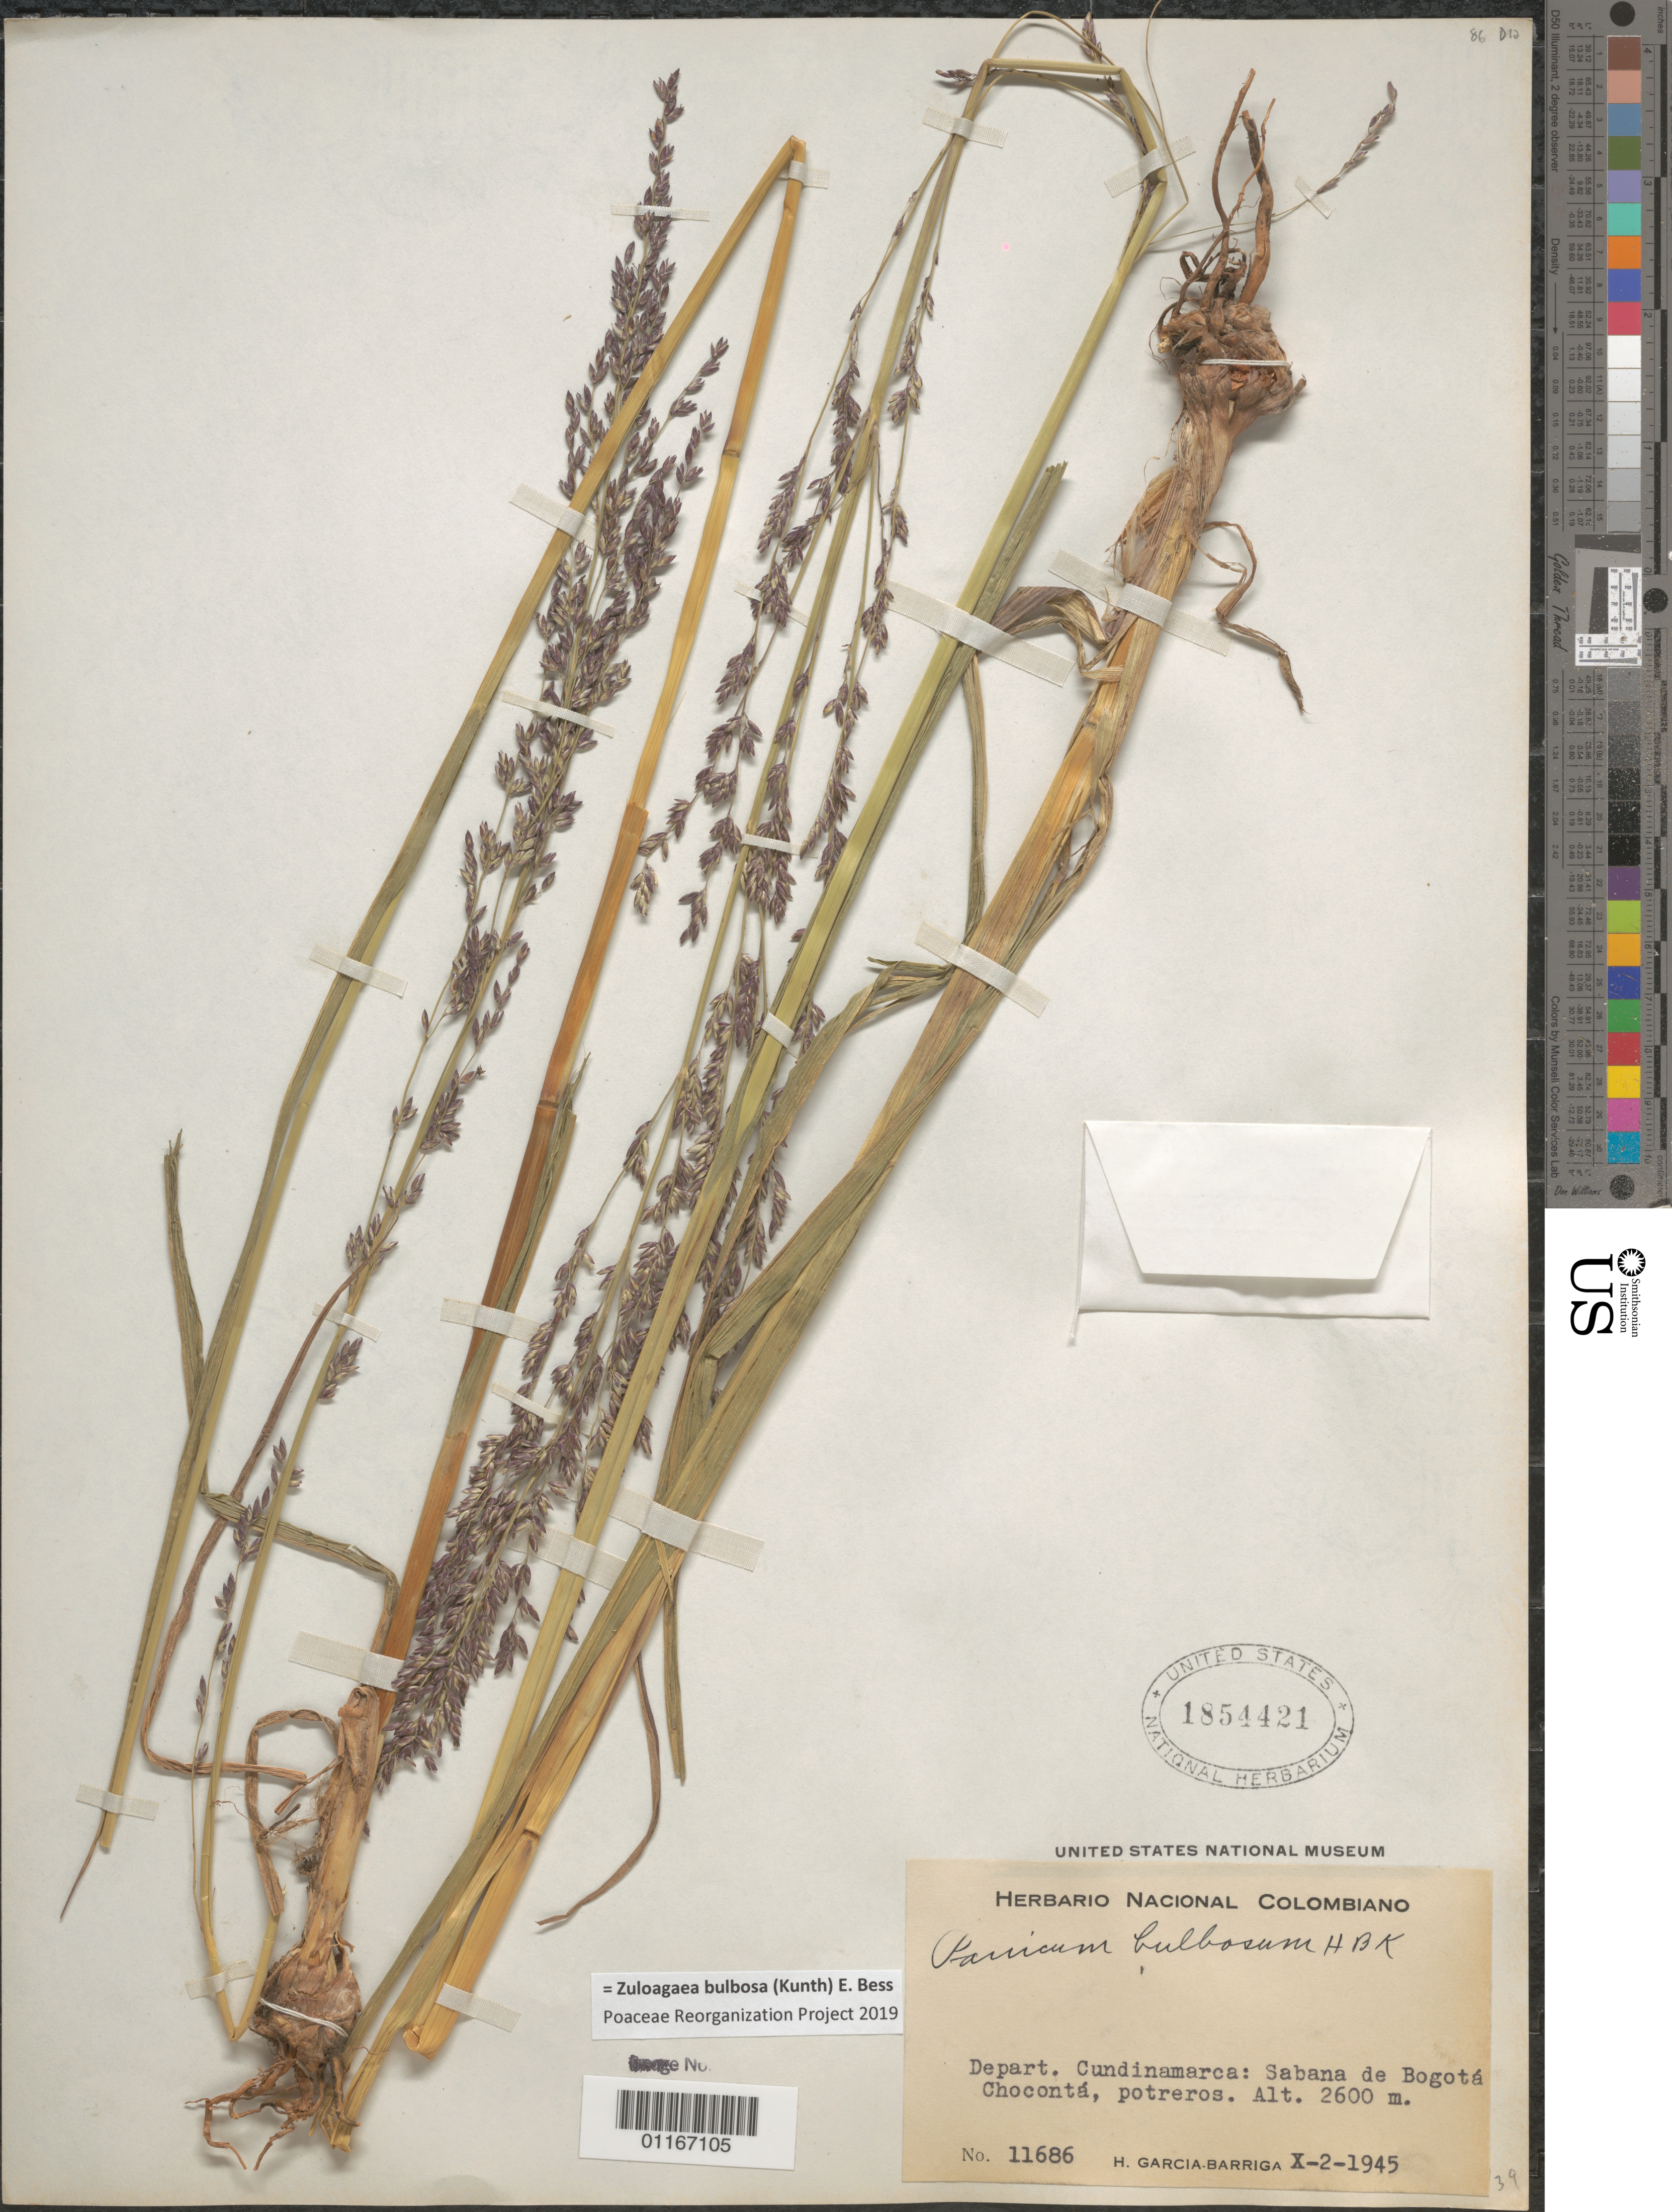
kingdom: Plantae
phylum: Tracheophyta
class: Liliopsida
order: Poales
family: Poaceae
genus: Panicum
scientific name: Panicum bulbosum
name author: Kunth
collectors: H. García Barriga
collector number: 11686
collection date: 1945-10-02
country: Colombia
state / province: Cundinamarca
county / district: Bogotá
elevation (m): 2600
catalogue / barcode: US 1854421